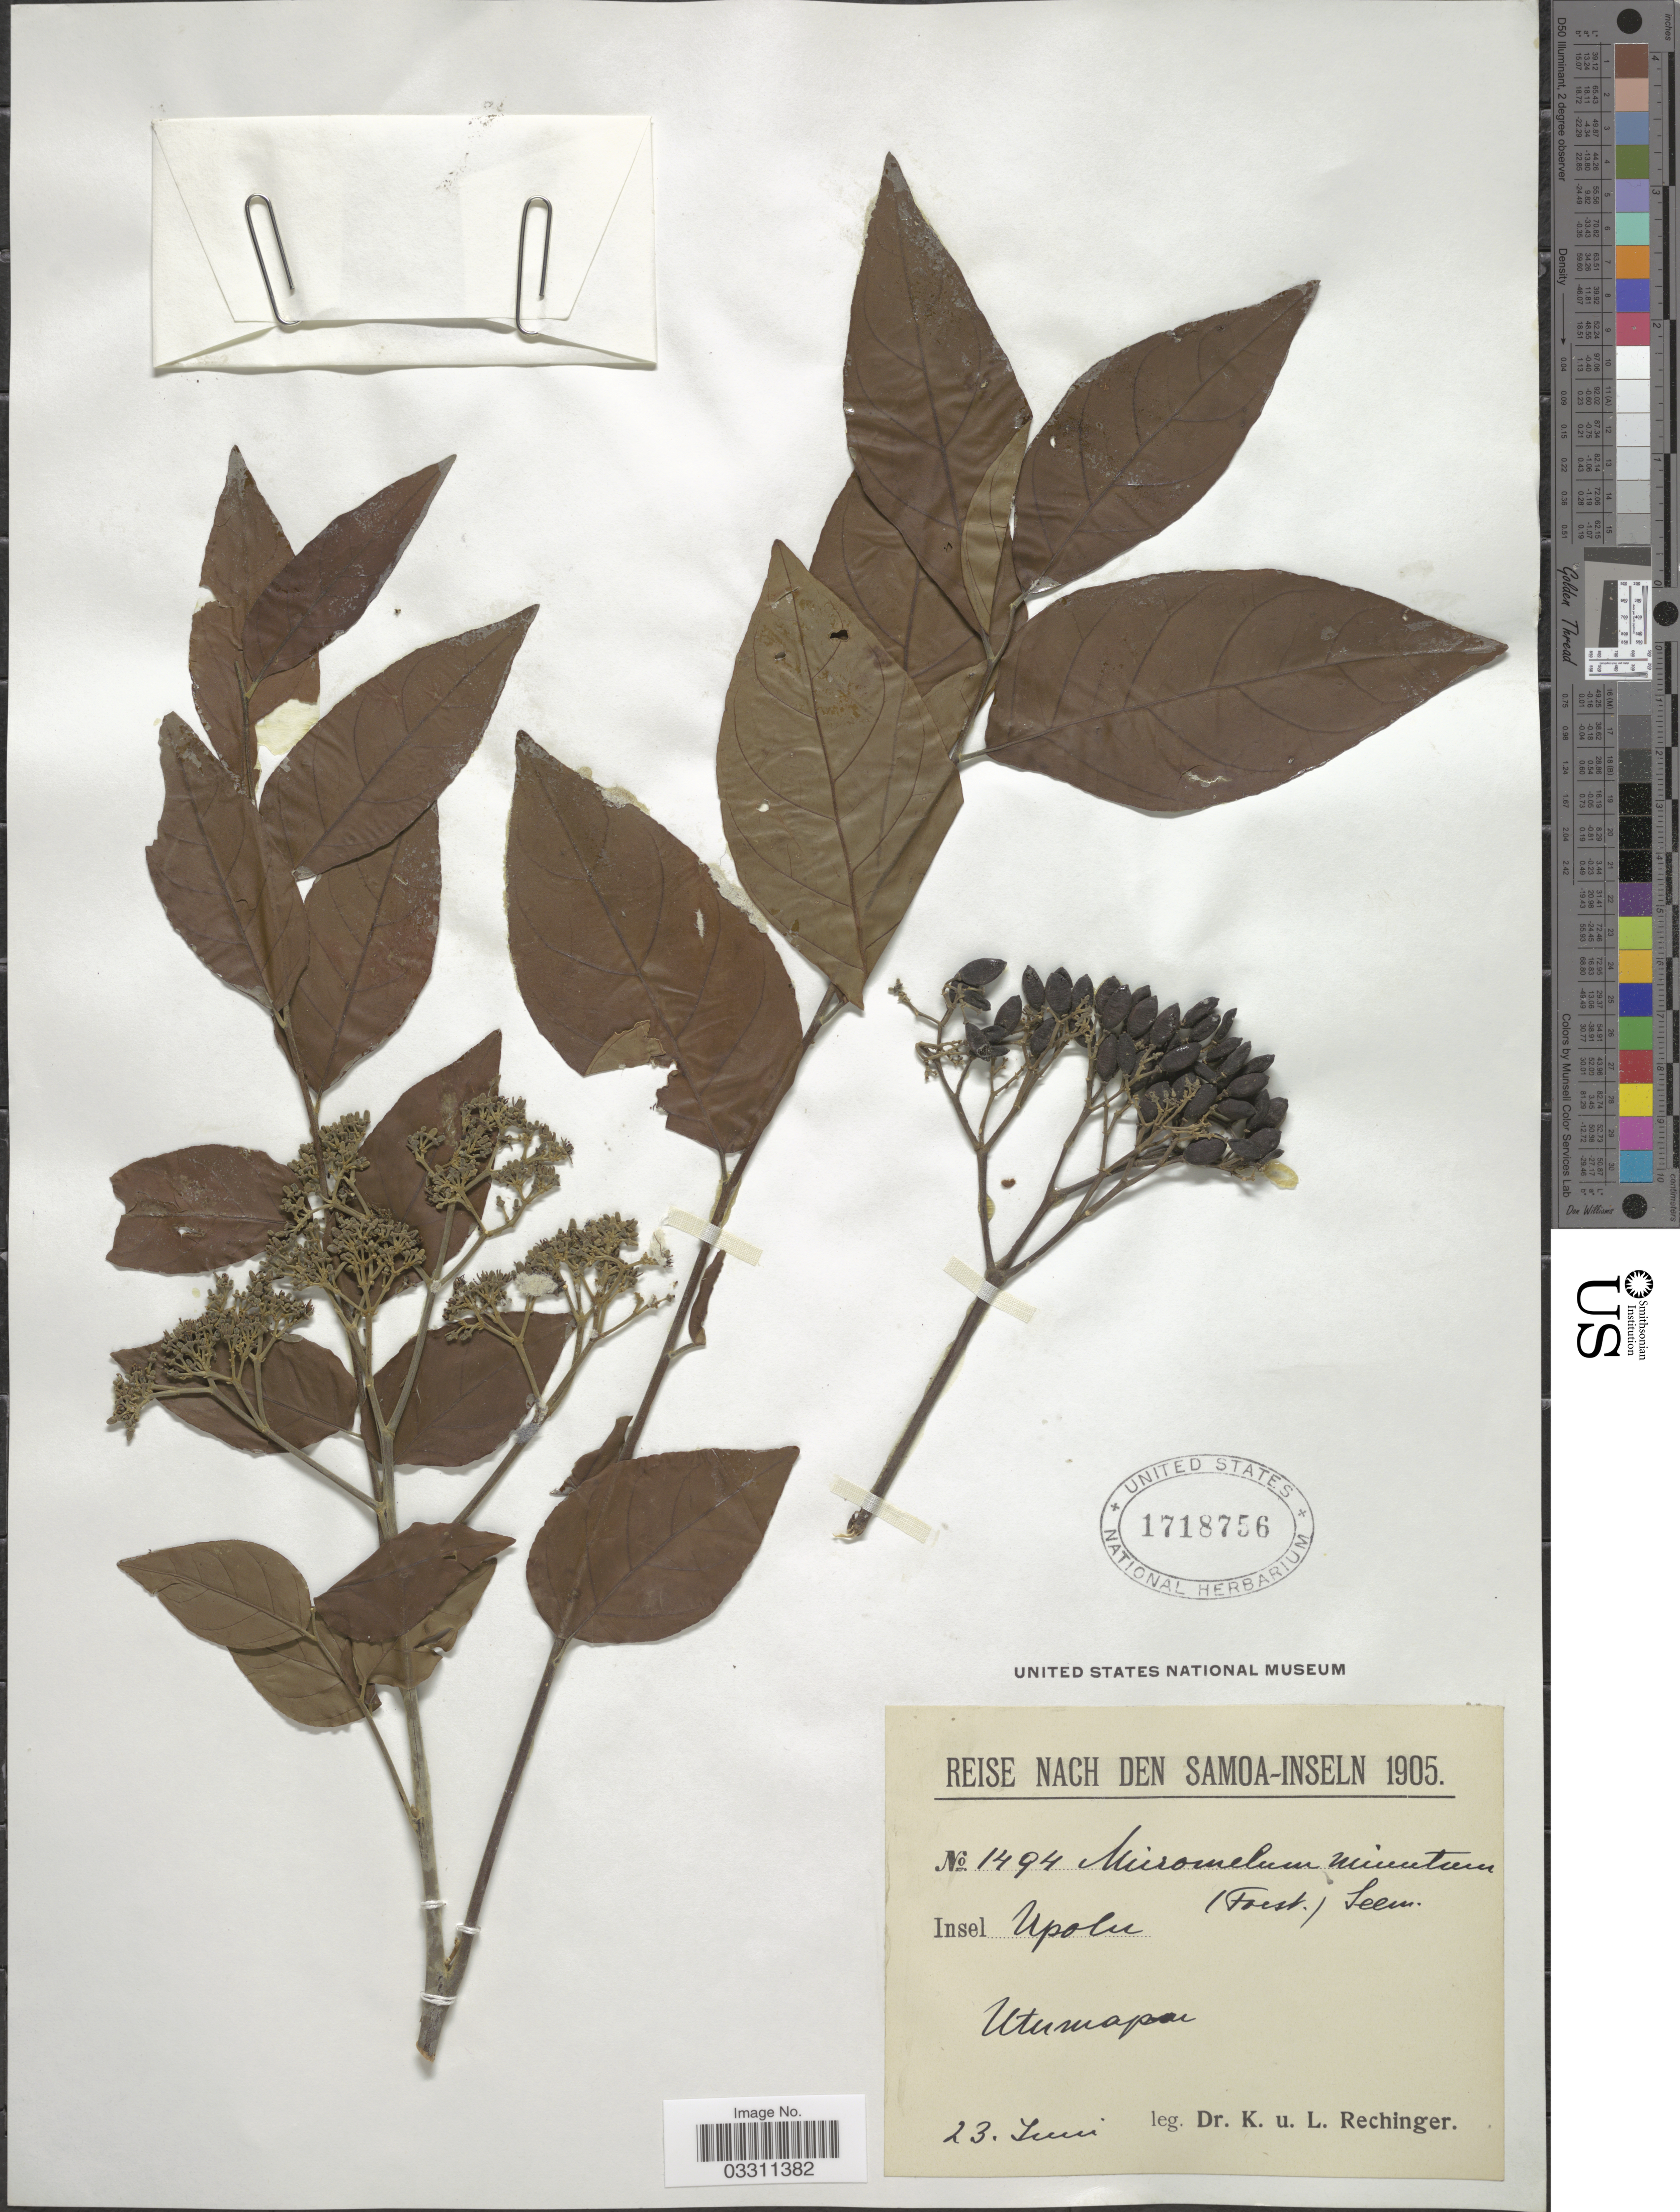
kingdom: Plantae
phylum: Tracheophyta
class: Magnoliopsida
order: Sapindales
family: Rutaceae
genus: Micromelum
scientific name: Micromelum minutum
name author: (G. Forst.) Wight & Arn.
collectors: K. Rechinger & L. Rechinger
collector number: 1494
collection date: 1905-06-23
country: Samoa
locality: Samoa-Inseln. Insel Upolu. Utumapu.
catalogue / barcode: US 1718756